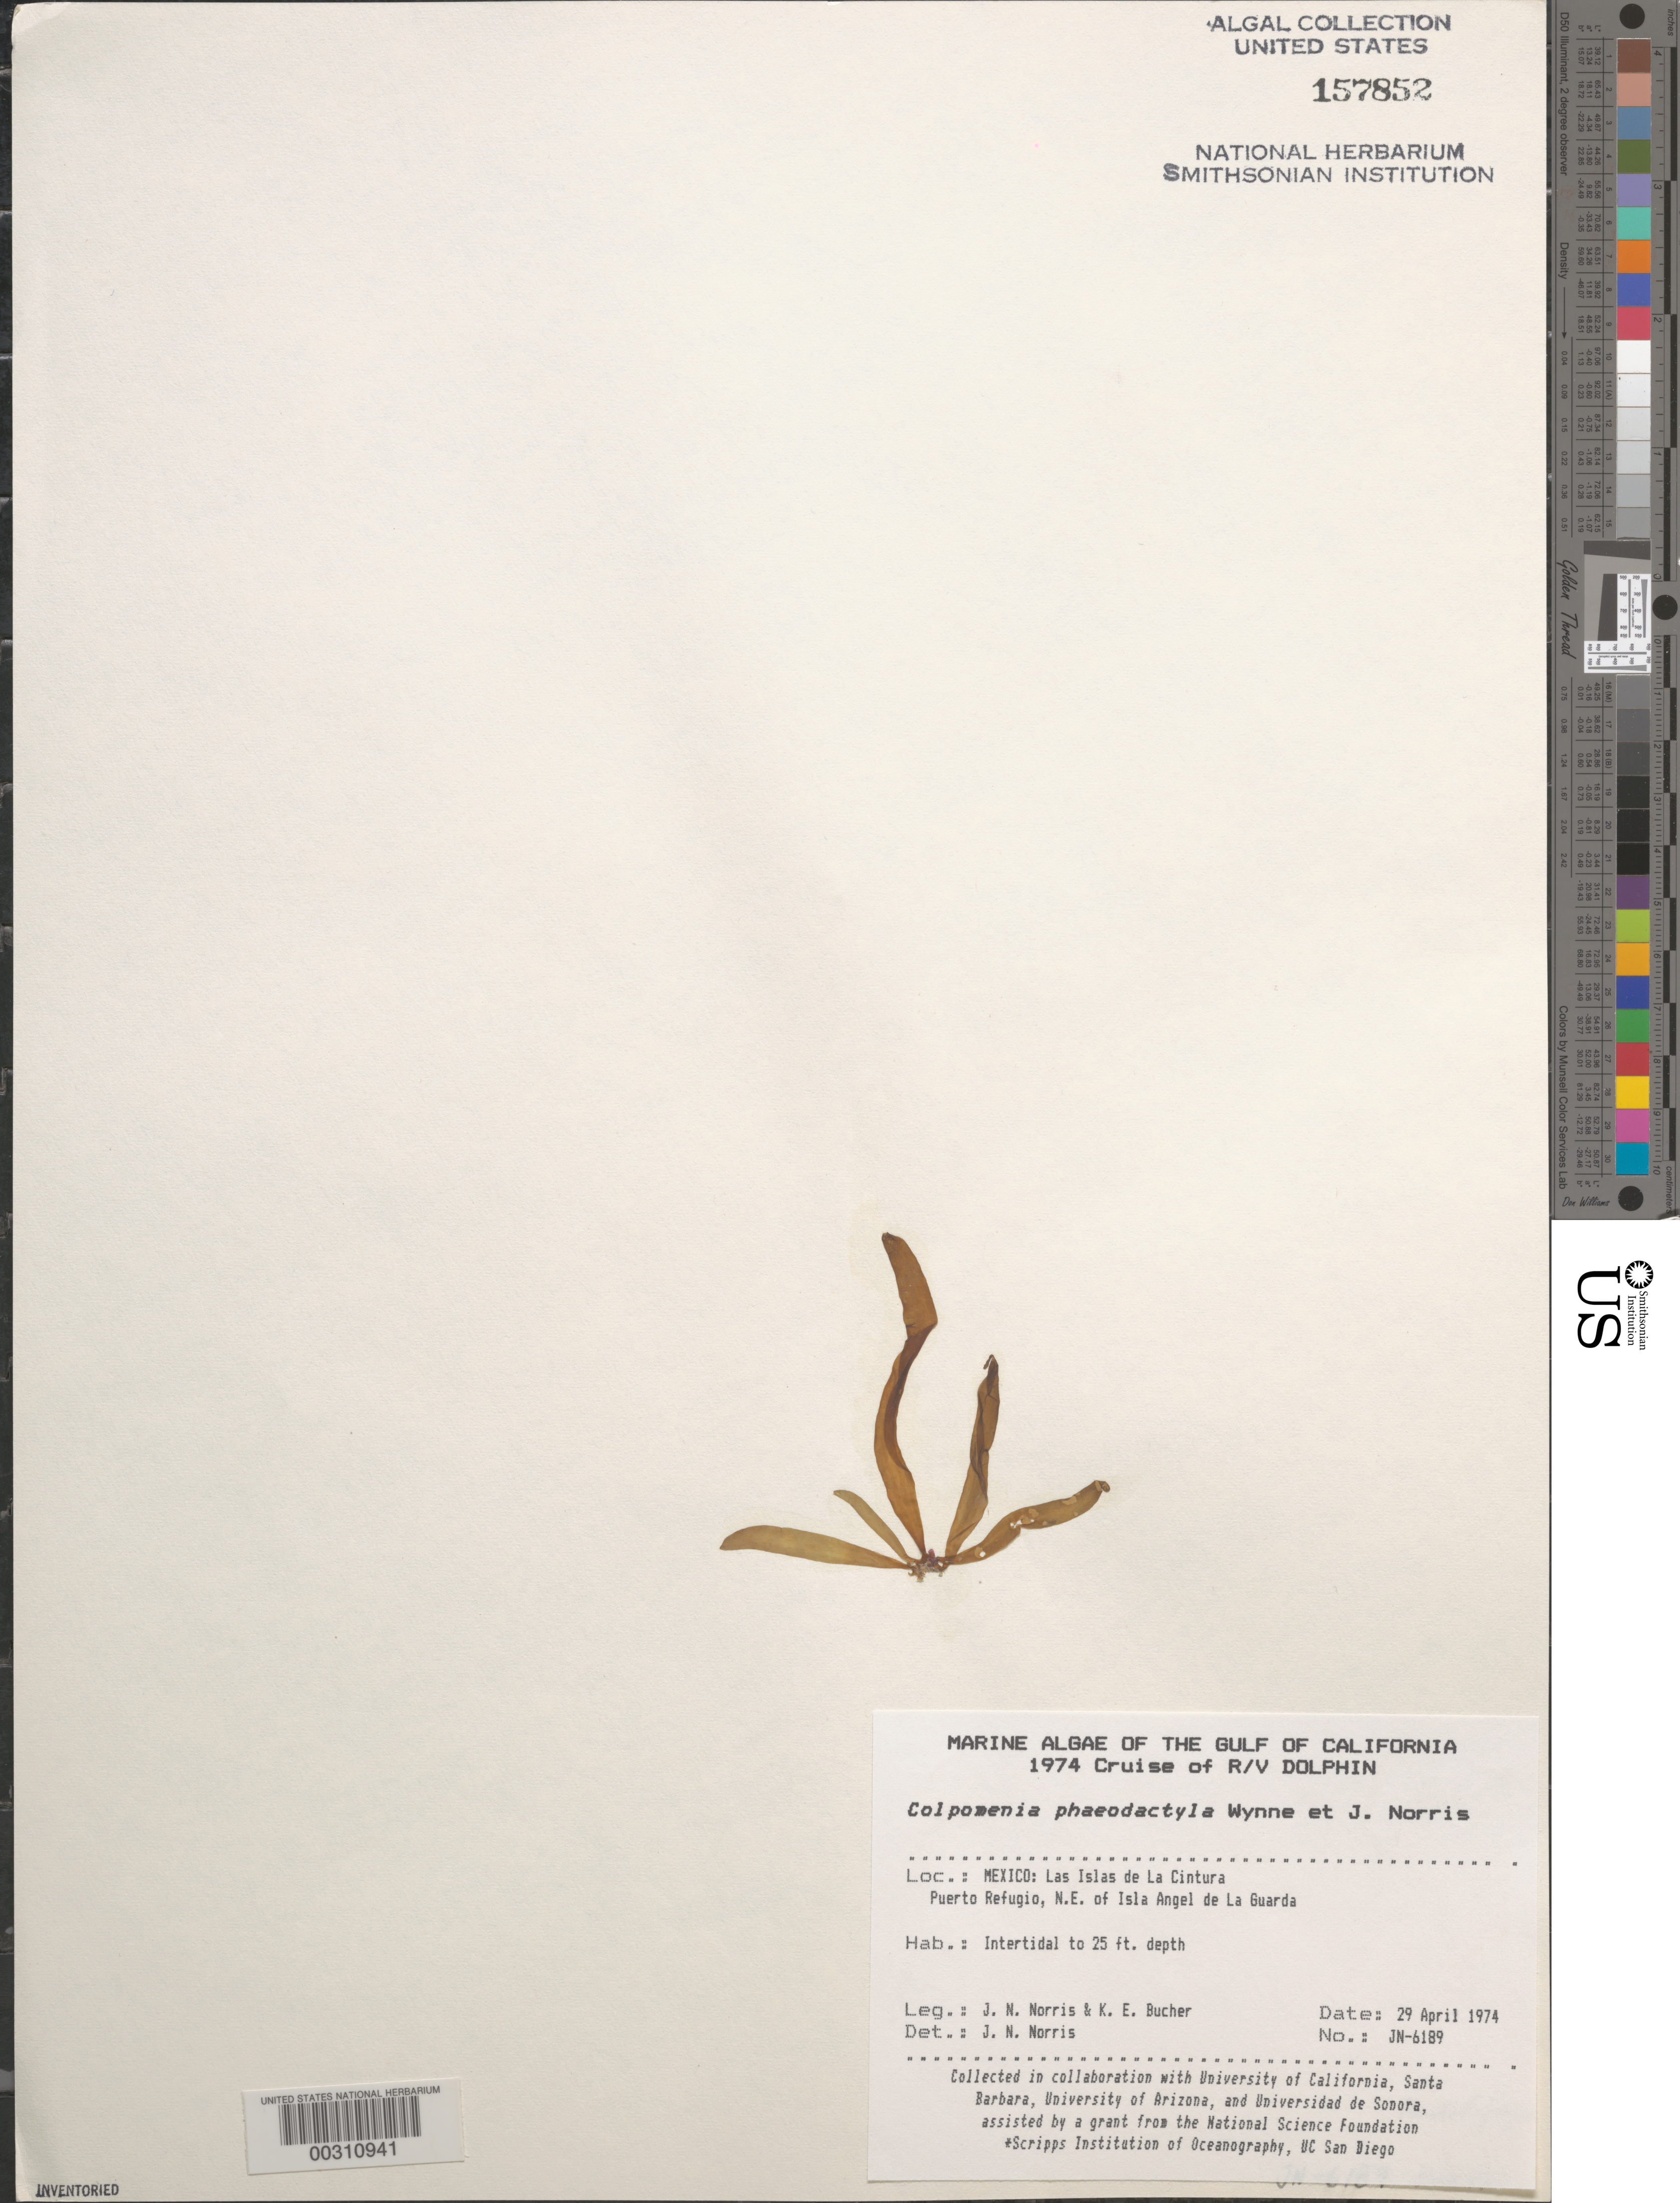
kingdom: Chromista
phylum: Ochrophyta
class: Phaeophyceae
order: Scytosiphonales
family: Scytosiphonaceae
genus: Dactylosiphon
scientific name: Dactylosiphon durvillei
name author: (Bory) Santiañez et al.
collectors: J. N. Norris & K. E. Bucher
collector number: JN-6189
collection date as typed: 29 Apr 1974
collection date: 1974-04-29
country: Mexico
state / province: Baja California Norte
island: Isla Angel de la Guarda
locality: Puerto Refugio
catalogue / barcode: US 157852